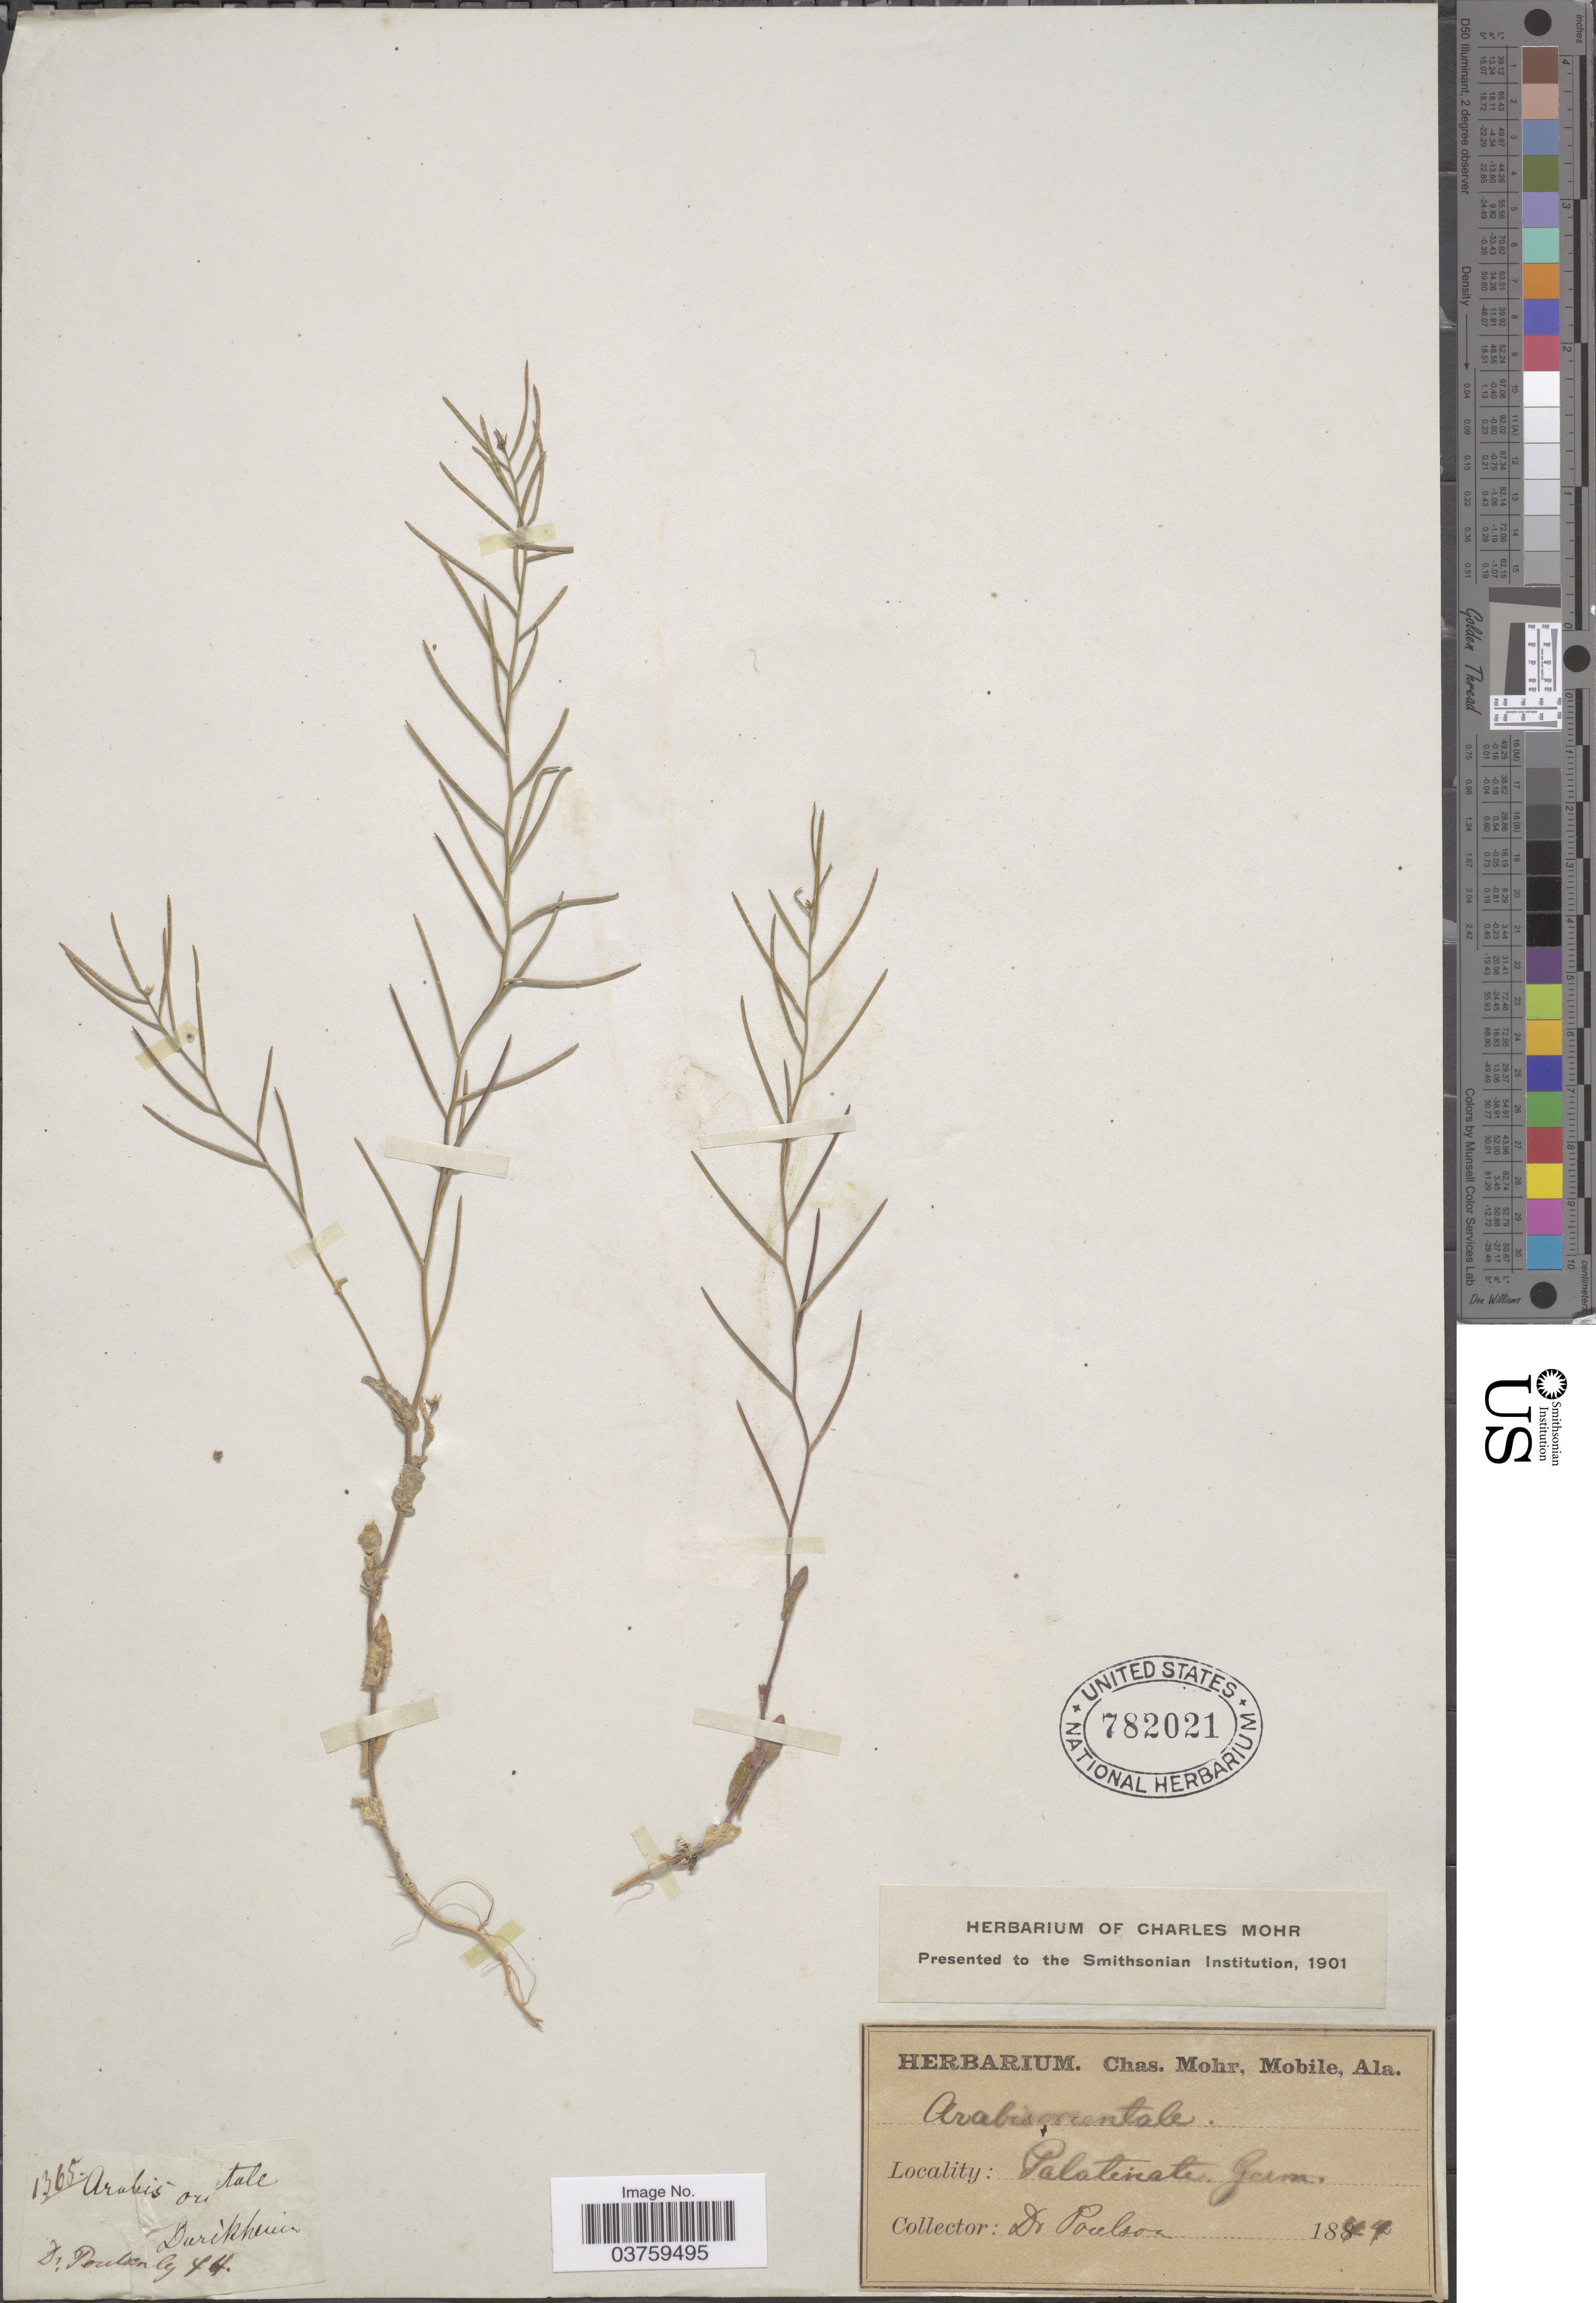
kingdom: Plantae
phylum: Tracheophyta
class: Magnoliopsida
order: Brassicales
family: Brassicaceae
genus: Arabis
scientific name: Arabis orientalis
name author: (Mill.) Prantl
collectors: Poulson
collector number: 1365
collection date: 1844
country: Germany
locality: Palatinate. Germ. Durikhuis.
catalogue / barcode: US 782021